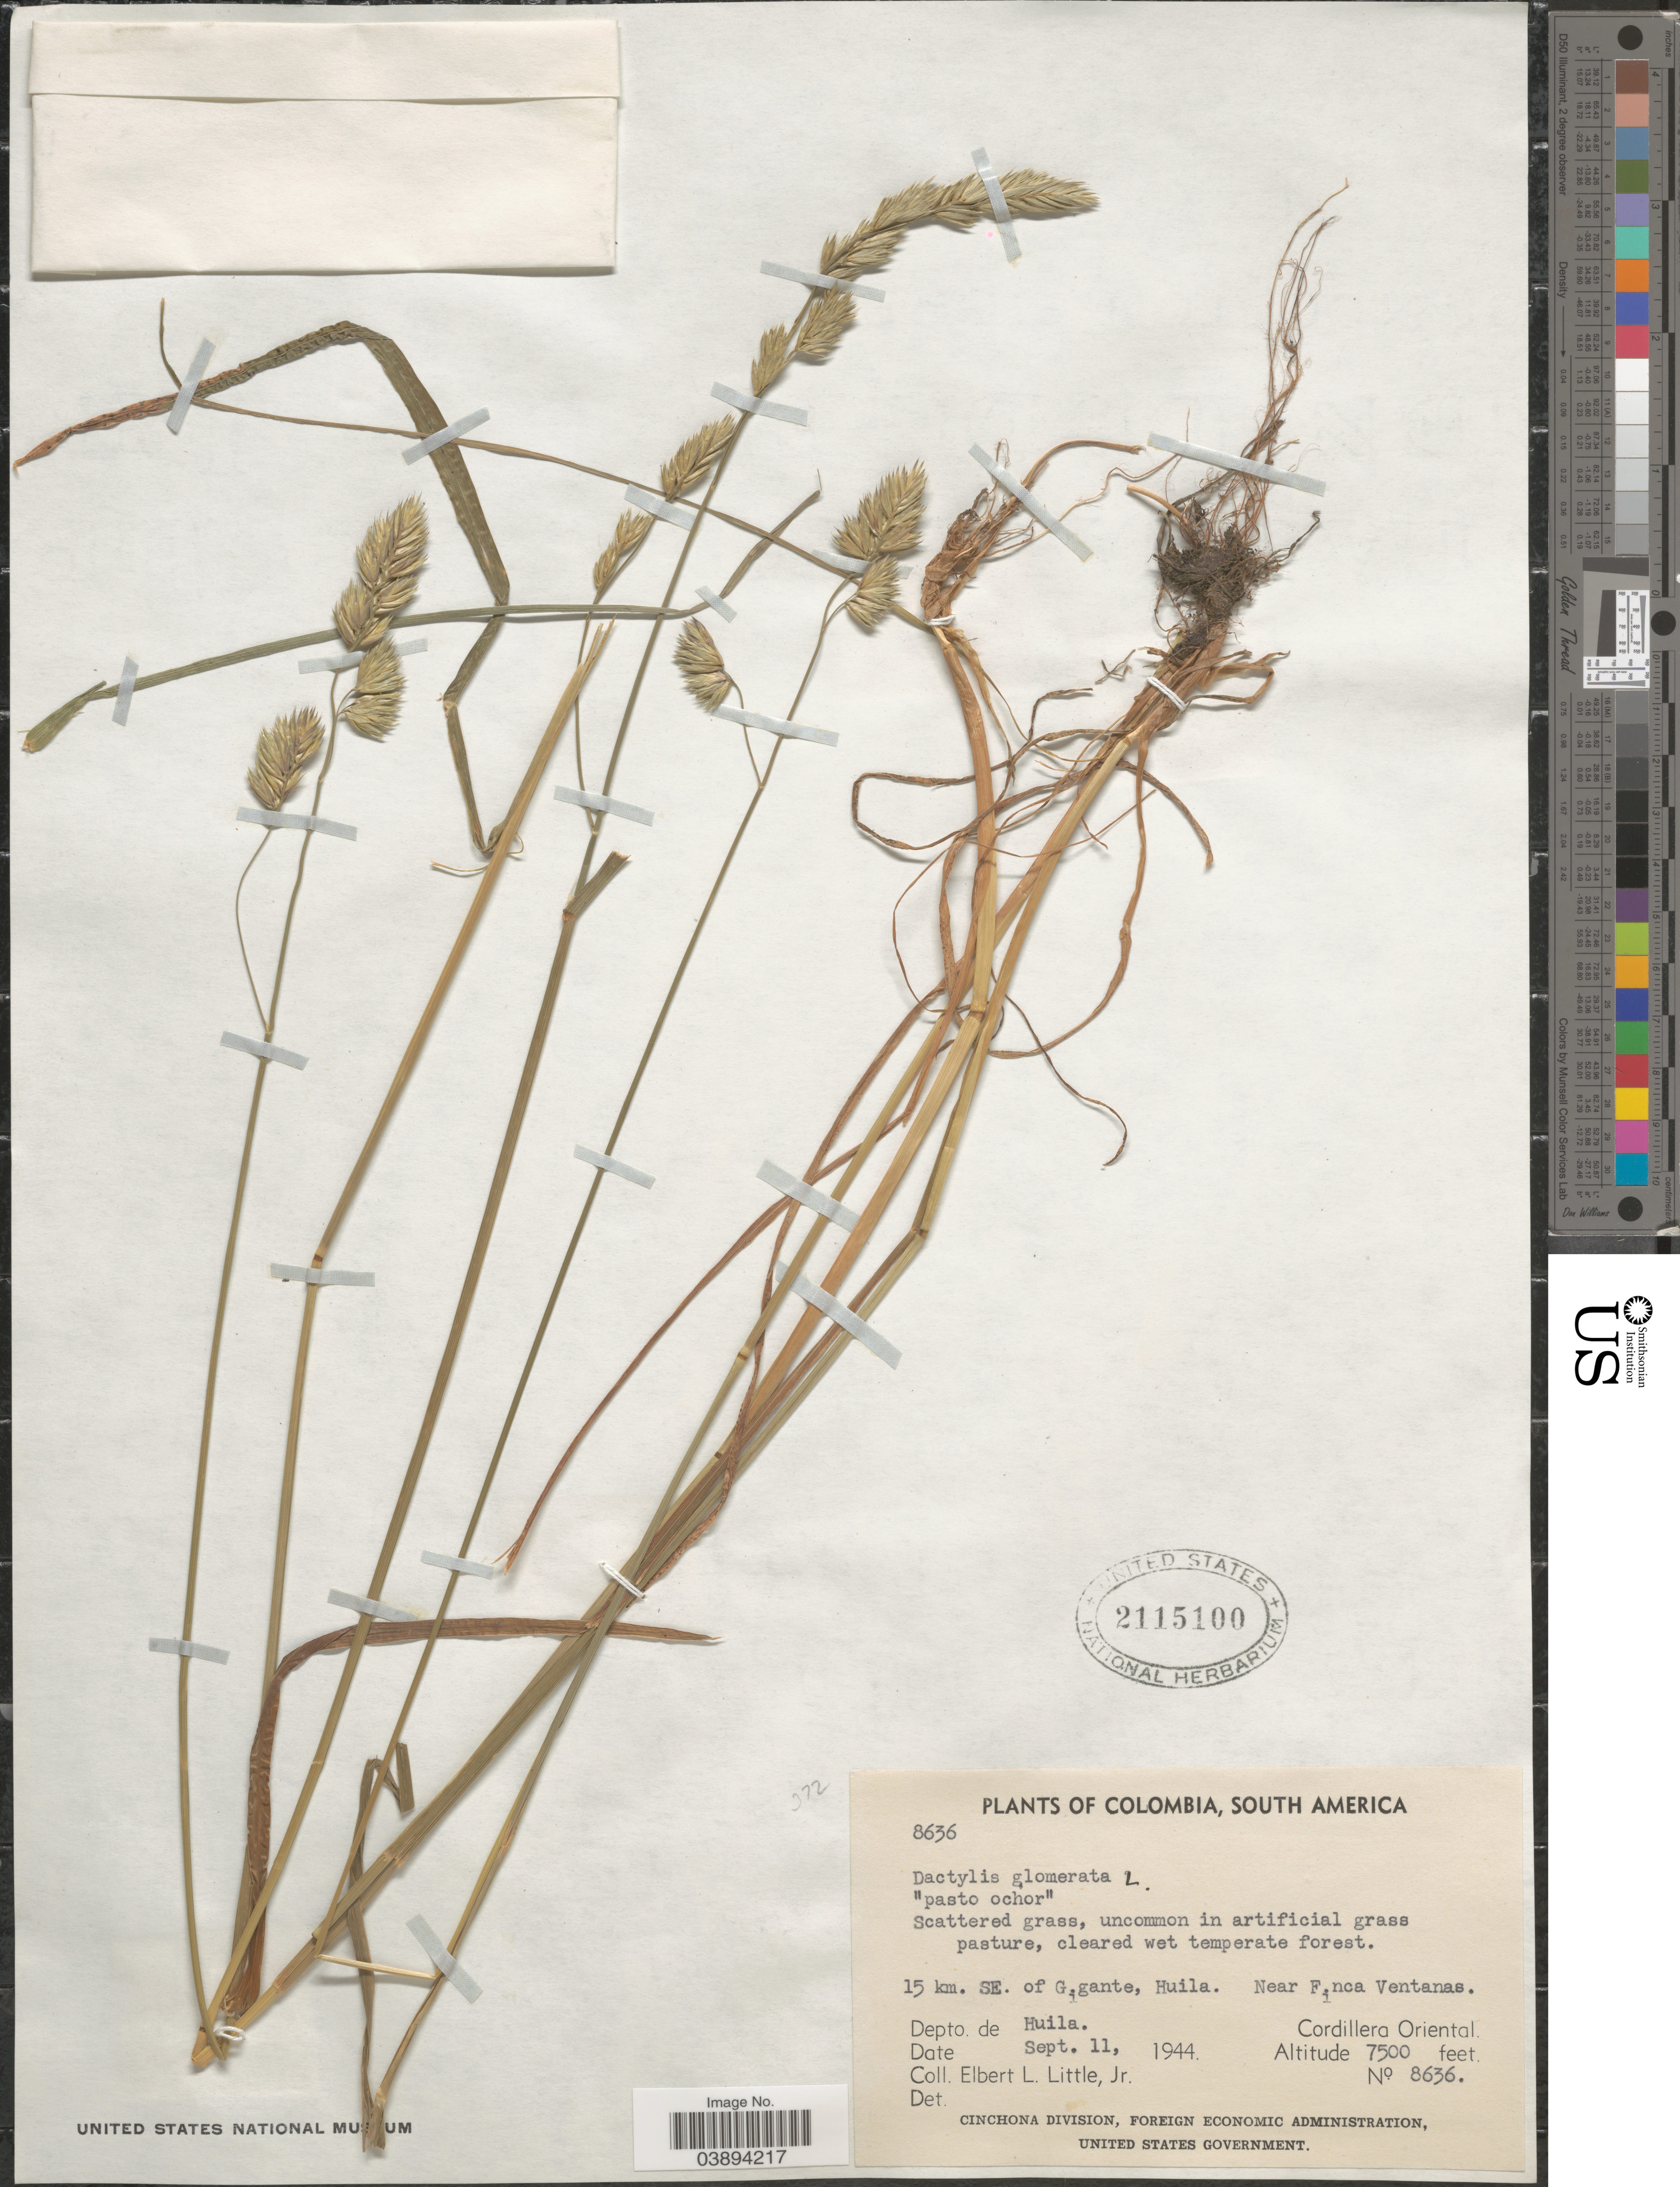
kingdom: Plantae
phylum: Tracheophyta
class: Liliopsida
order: Poales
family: Poaceae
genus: Dactylis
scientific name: Dactylis glomerata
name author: L.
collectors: E. L. Little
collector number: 8636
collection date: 1944-09-11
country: Colombia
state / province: Huila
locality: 15 km. SE. of Gigante. Near Finca Ventanas. Depto. de Huila. Cordillera Oriental.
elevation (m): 2286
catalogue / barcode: US 2115100